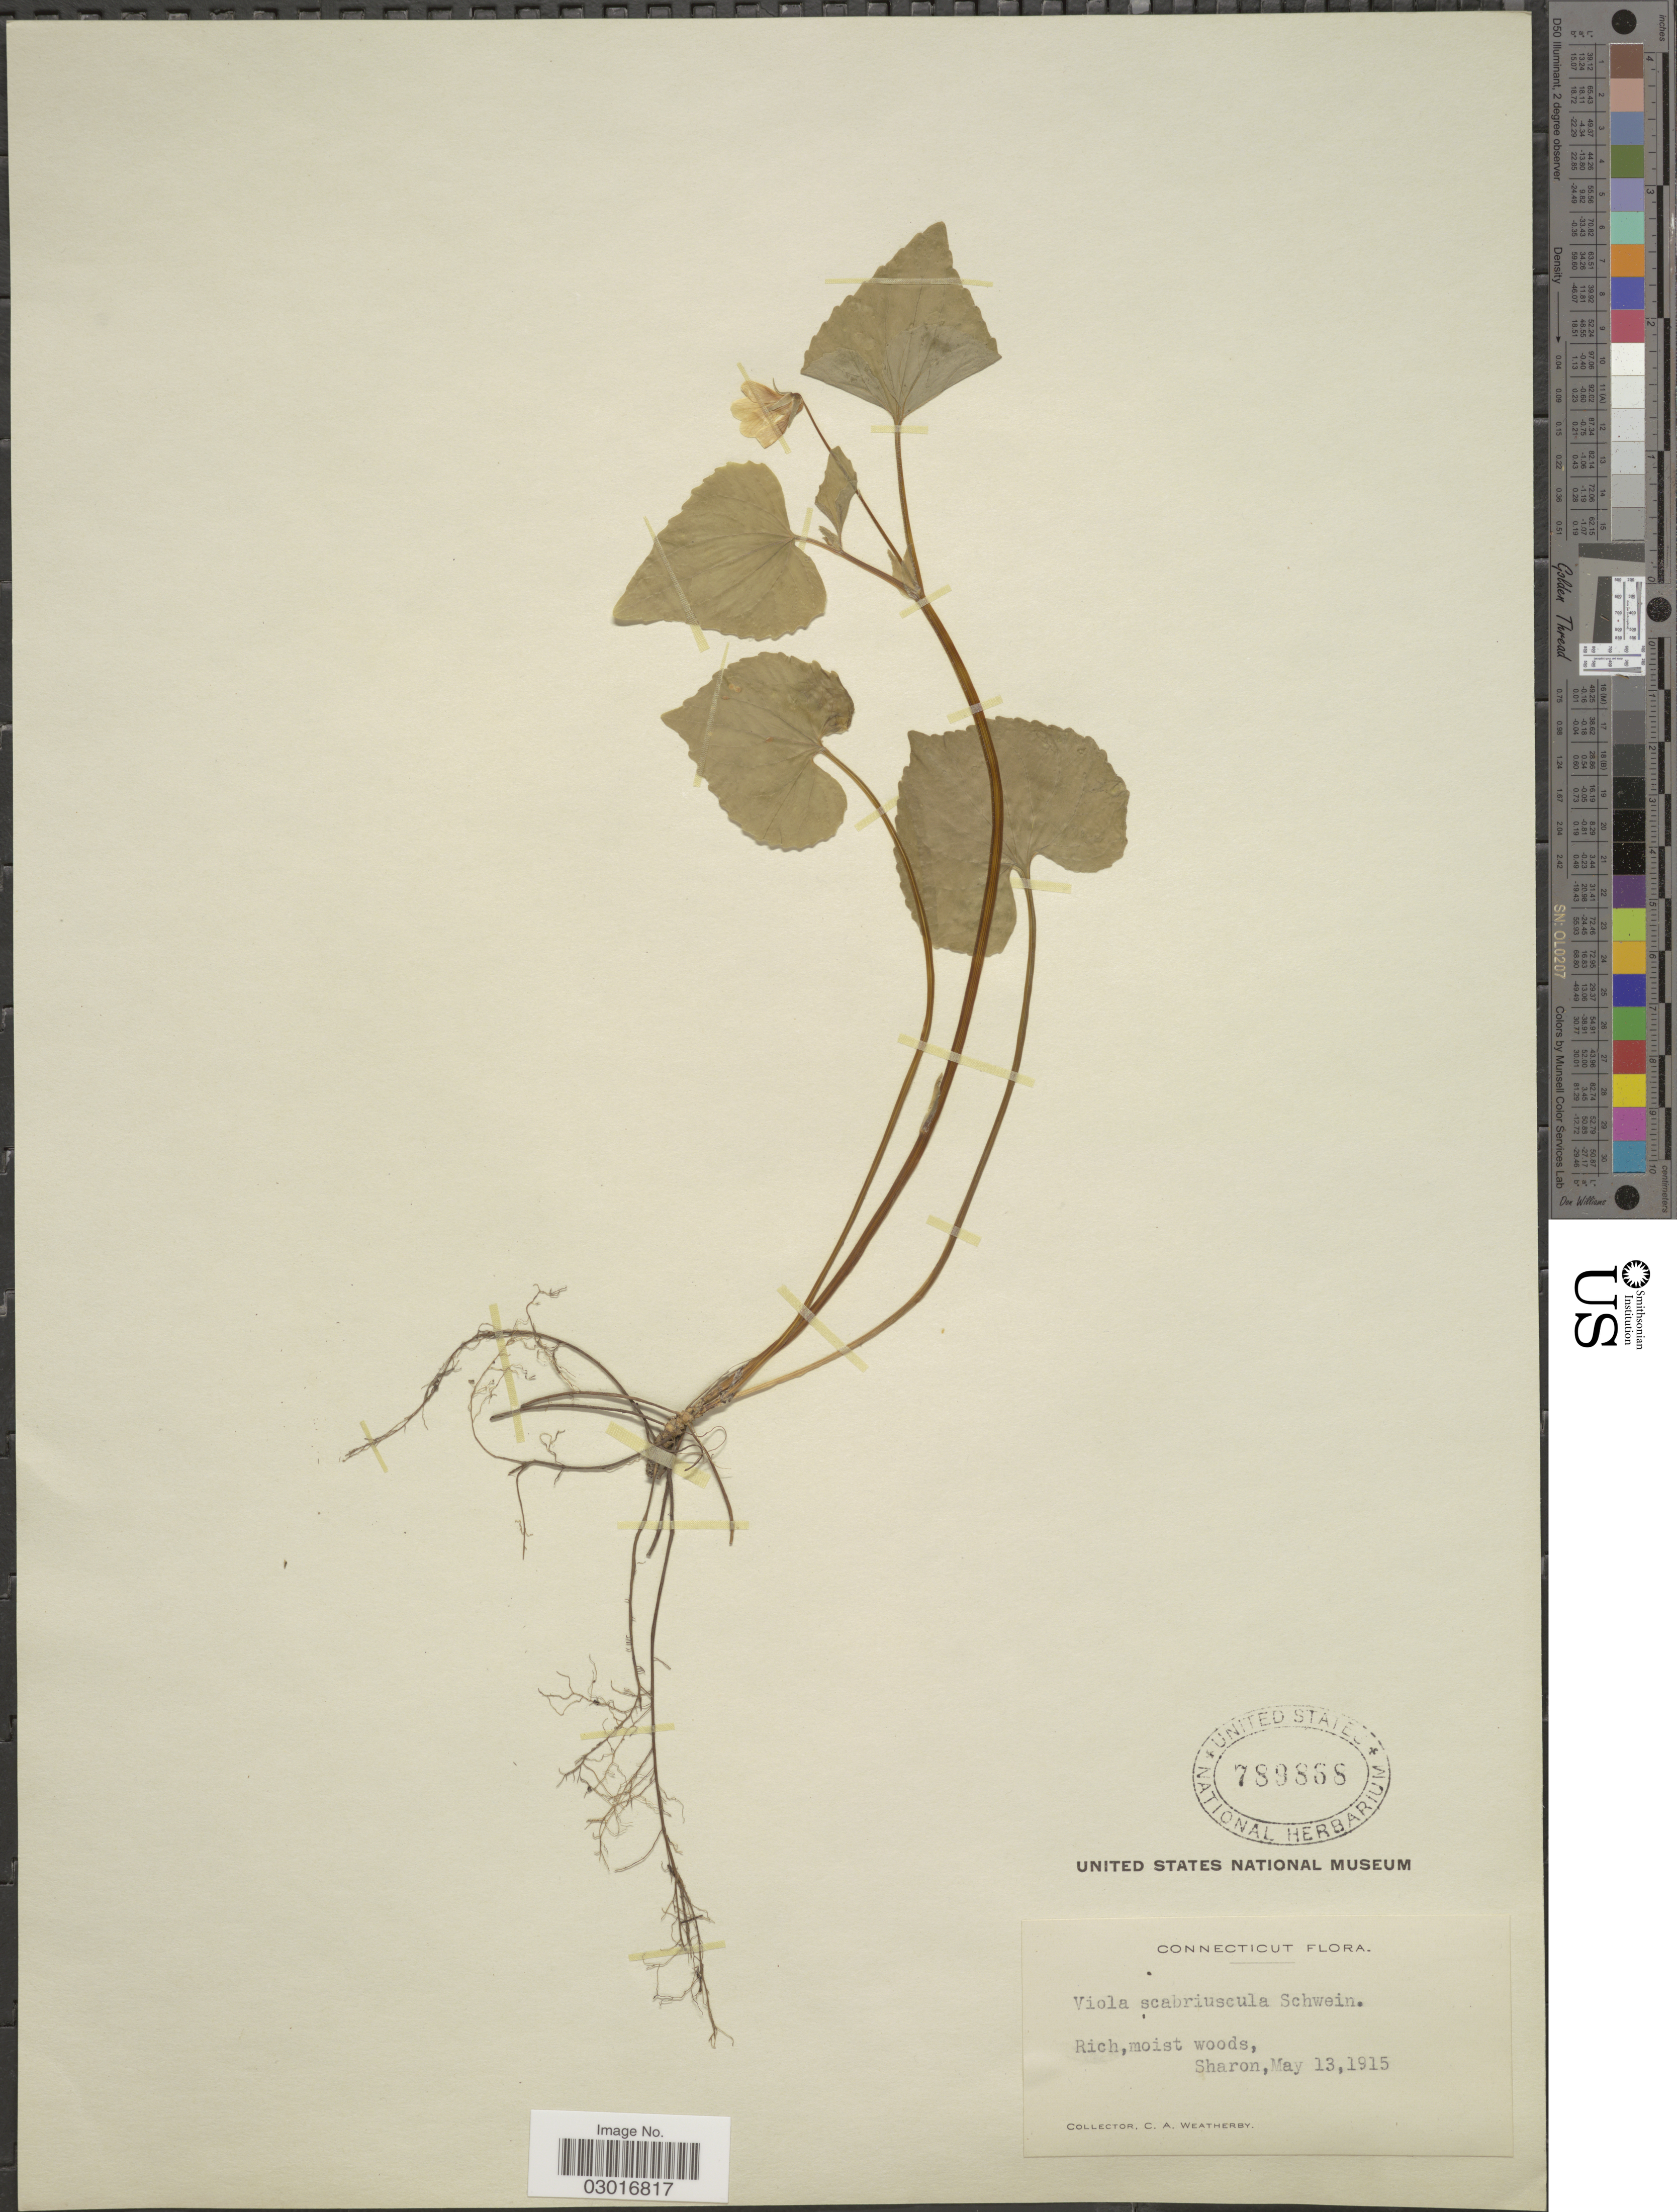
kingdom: Plantae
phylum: Tracheophyta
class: Magnoliopsida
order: Malpighiales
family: Violaceae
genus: Viola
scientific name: Viola scabriuscula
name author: (Torr. & A. Gray) Shafer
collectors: C. A. Weatherby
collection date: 1915-05-13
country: United States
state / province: Connecticut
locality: Sharon.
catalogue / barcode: US 789868